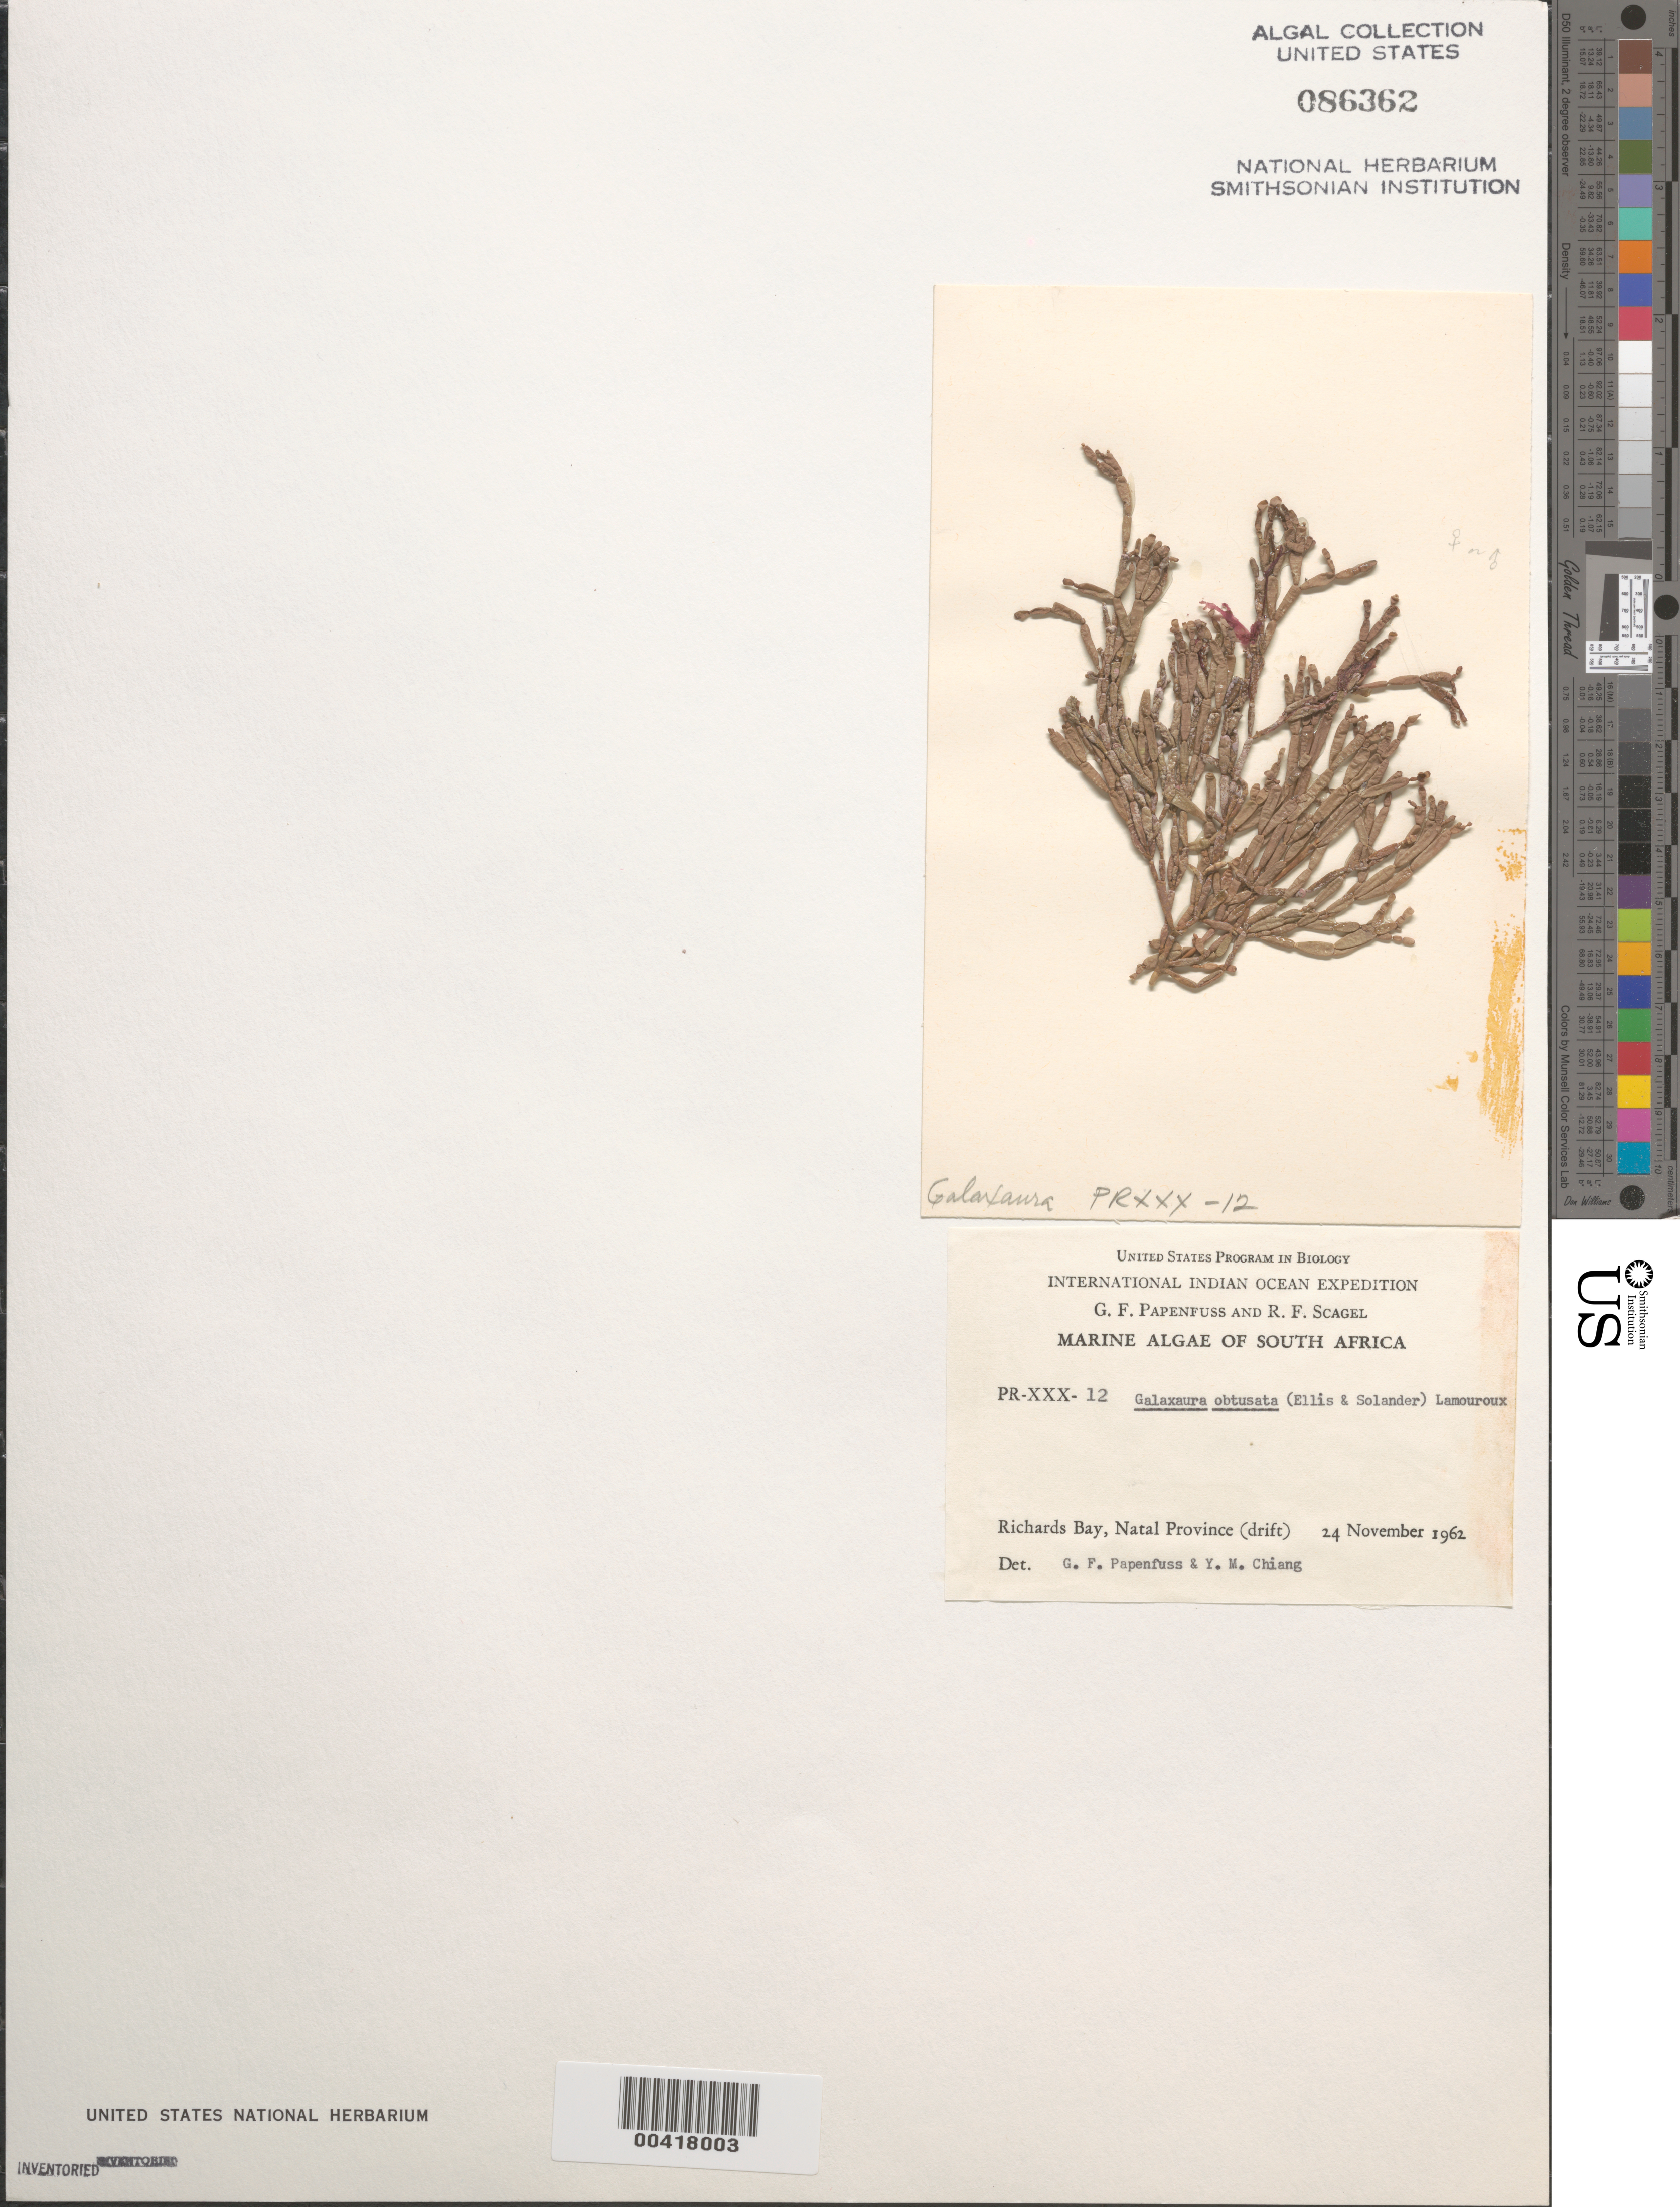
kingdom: Plantae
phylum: Rhodophyta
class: Florideophyceae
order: Nemaliales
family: Galaxauraceae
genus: Galaxaura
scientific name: Galaxaura obtusata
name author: (Ellis & Sol.) J.V.Lamouroux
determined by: Papenfuss, G. F.; Chiang, Y. M.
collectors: G. Papenfuss & R. F. Scagel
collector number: PR-XXX-12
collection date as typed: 24 Nov 1962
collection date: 1962-11-24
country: South Africa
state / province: KwaZulu-Natal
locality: Richards Bay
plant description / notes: International Indian Ocean Expedition, 1962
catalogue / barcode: US 86362